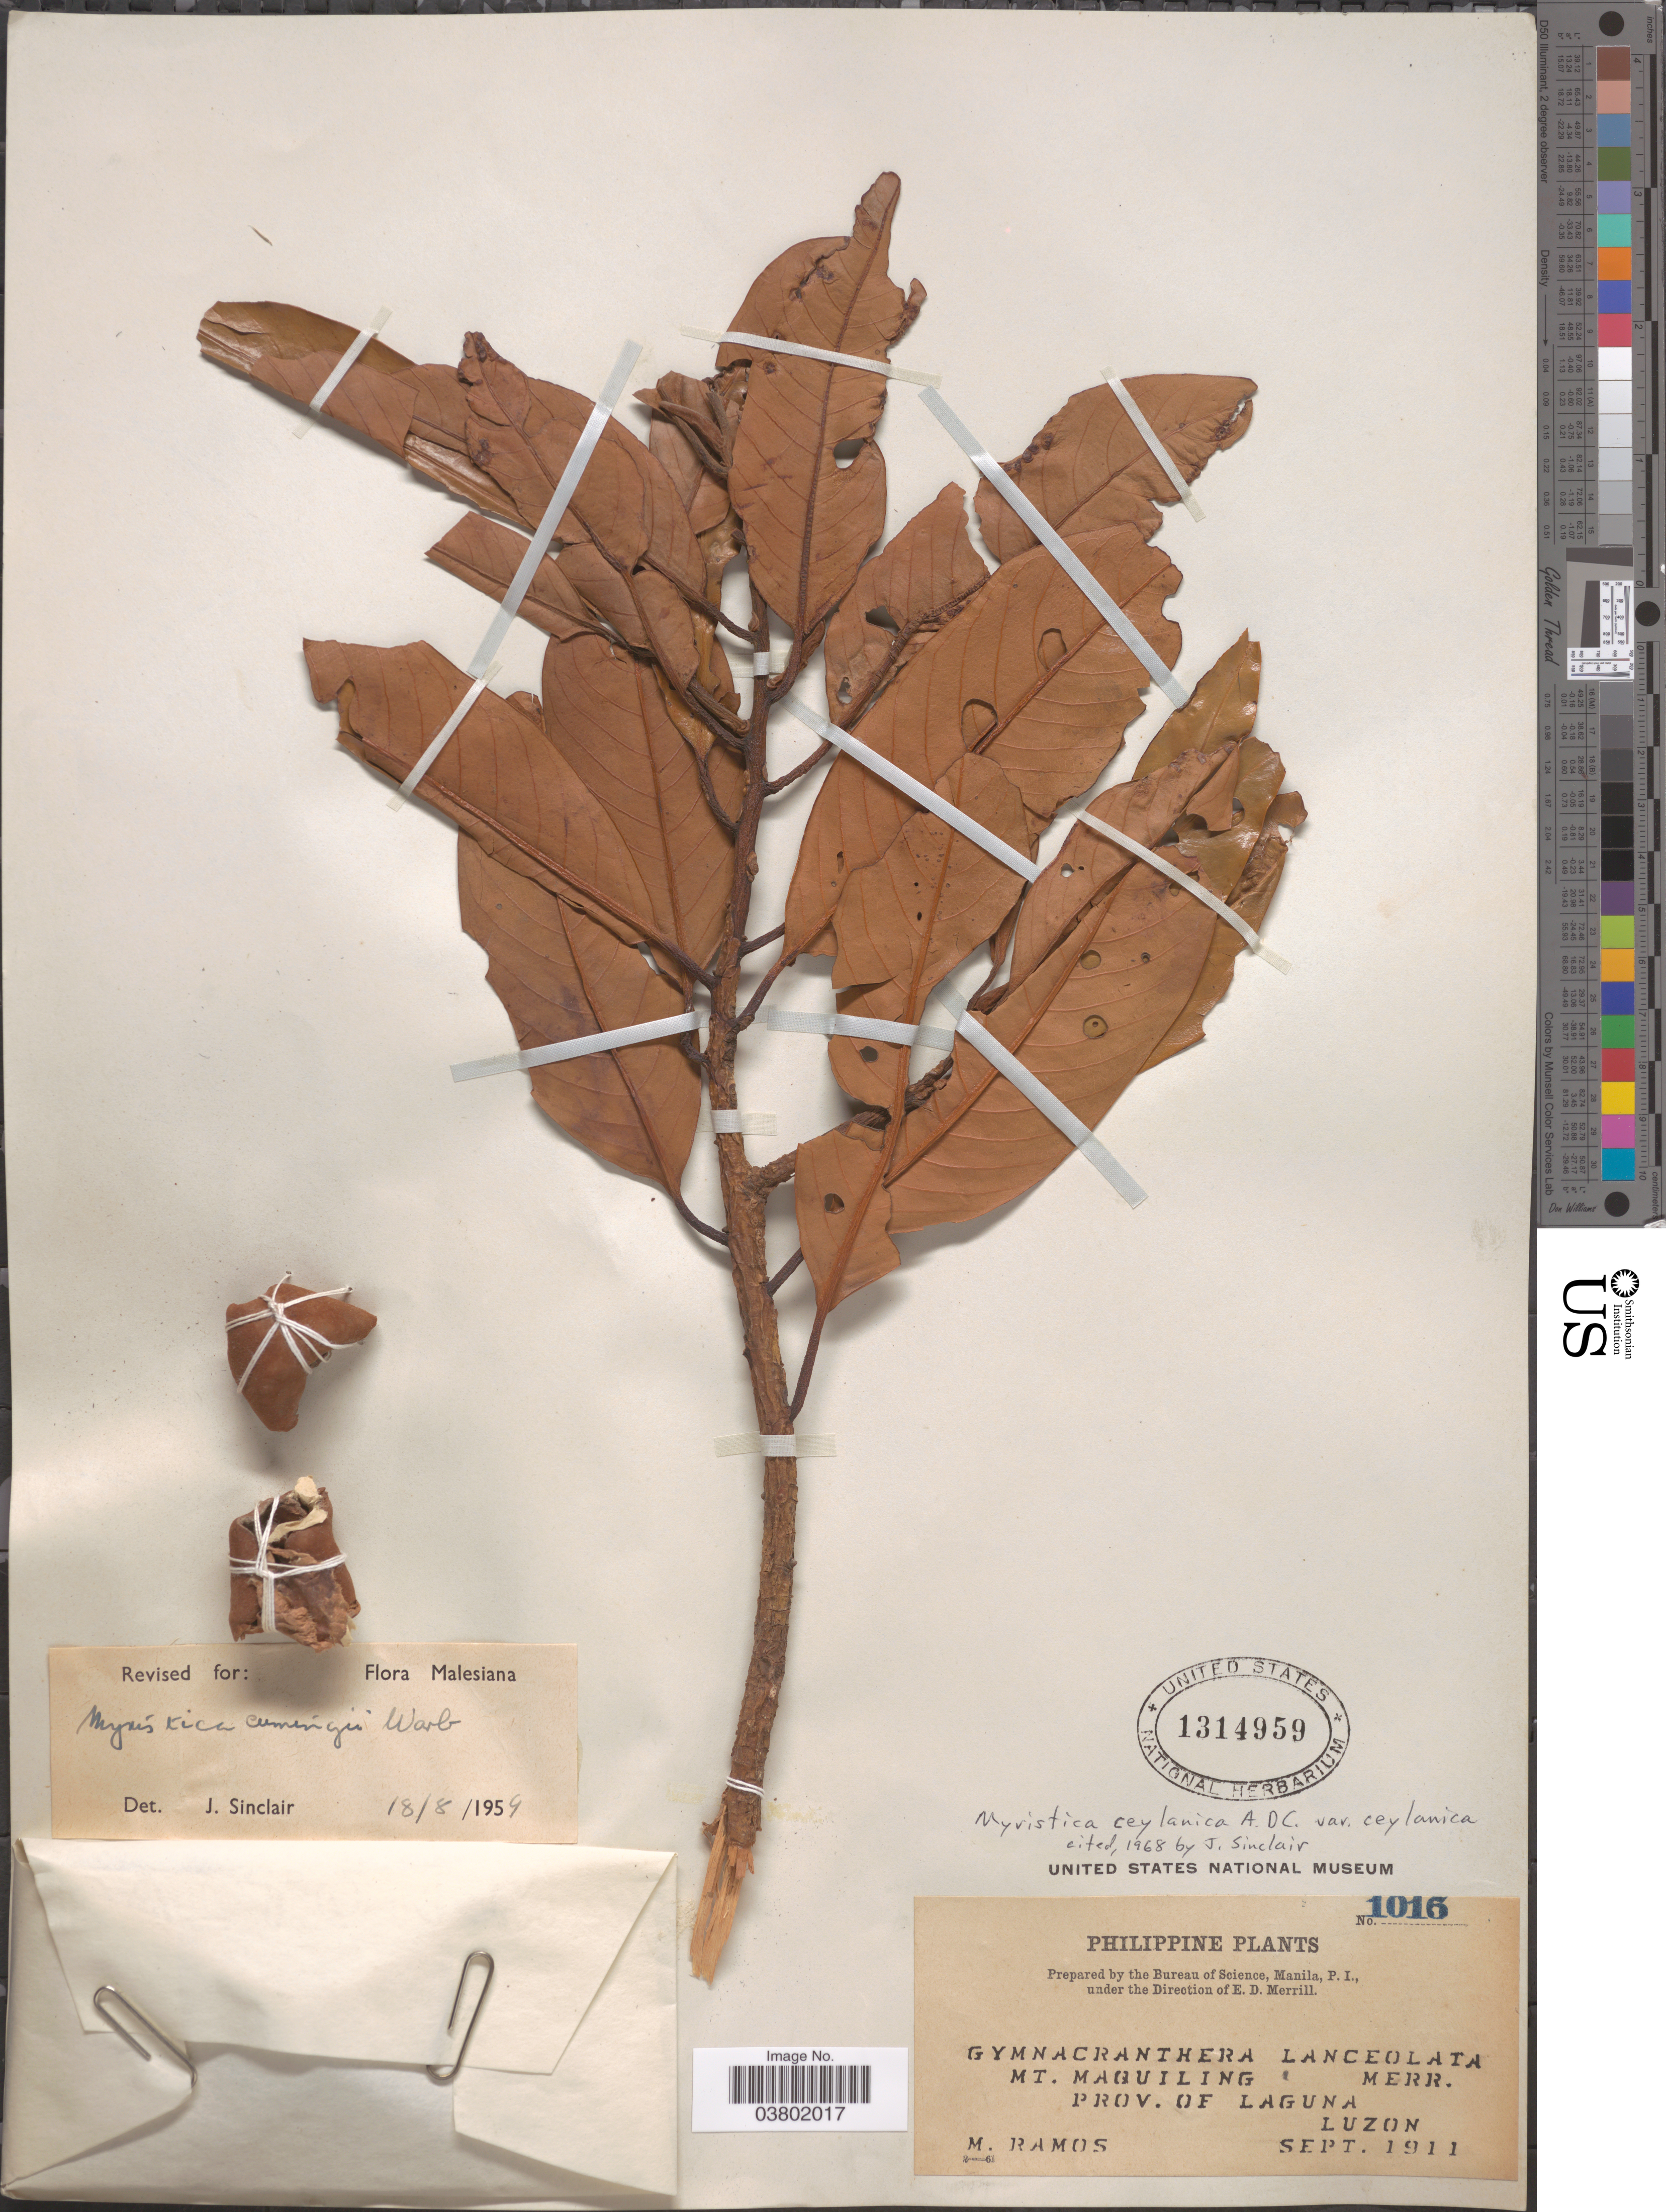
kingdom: Plantae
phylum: Tracheophyta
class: Magnoliopsida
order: Magnoliales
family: Myristicaceae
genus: Myristica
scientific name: Myristica ceylanica var. ceylanica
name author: A. DC.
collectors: M. Ramos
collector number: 1016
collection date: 1911-09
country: Philippines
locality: Mt. Maquiling. Prov. of Laguna. Luzon.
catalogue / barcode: US 1314959